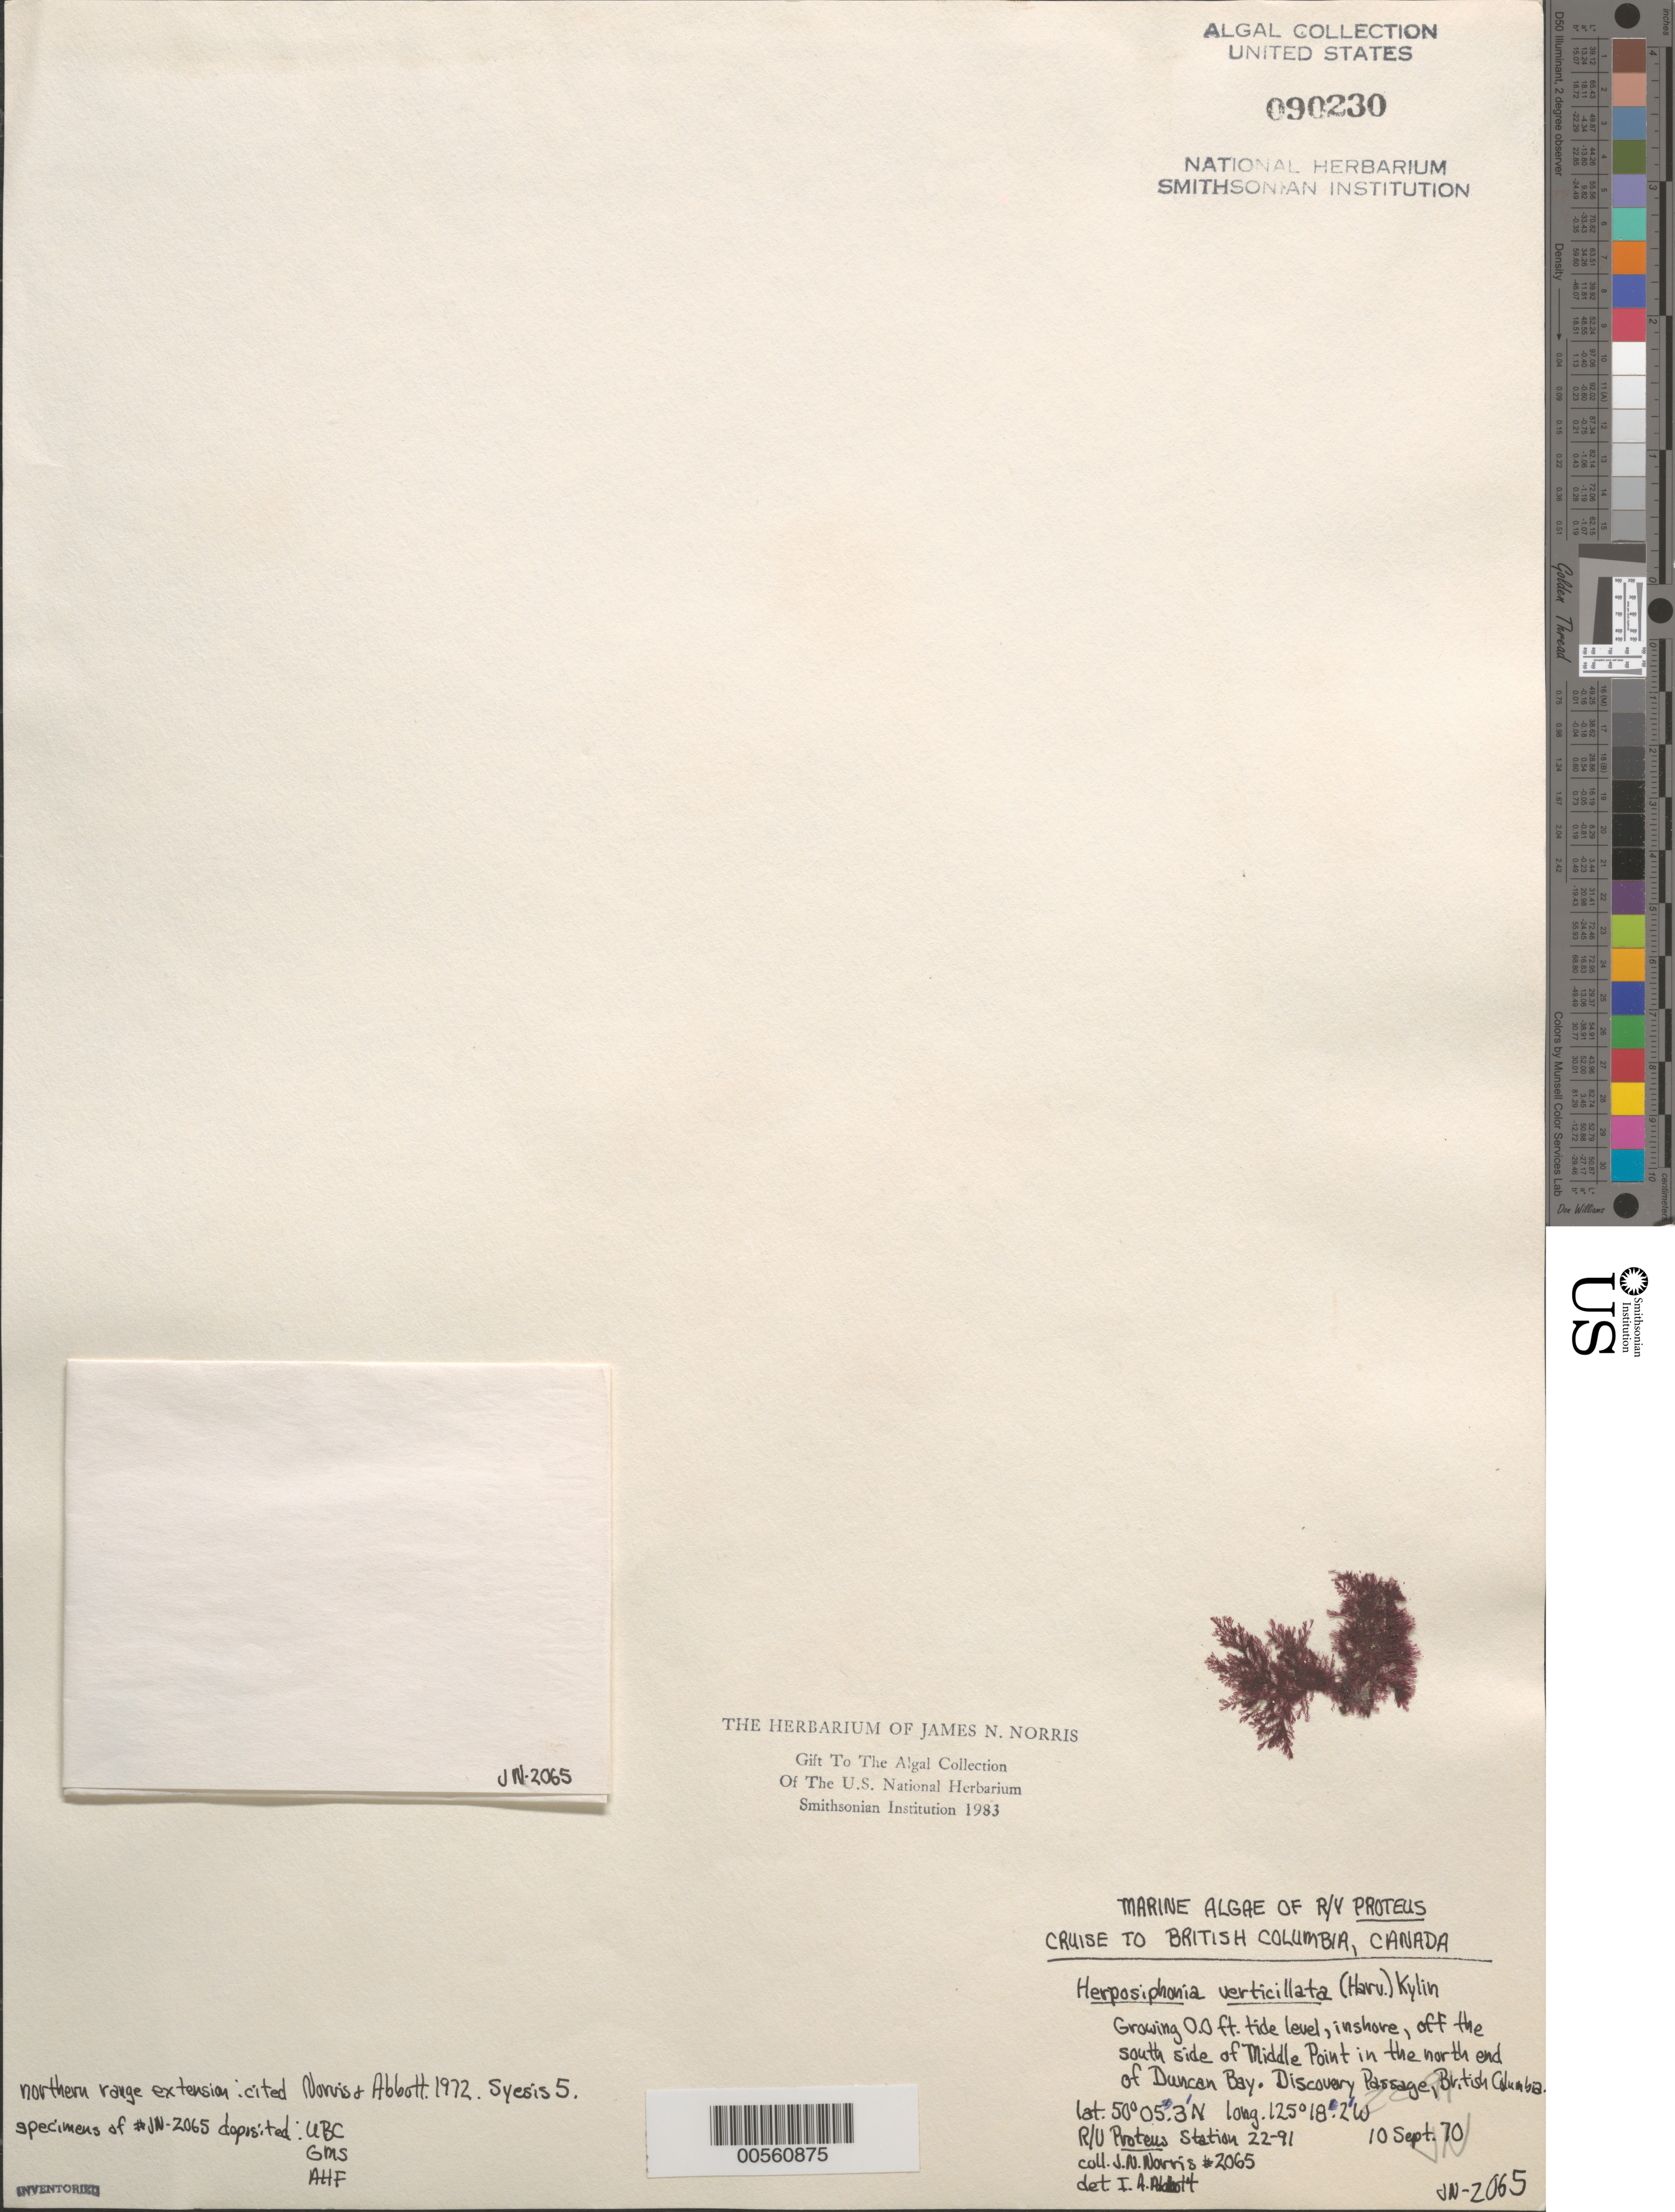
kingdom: Plantae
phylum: Rhodophyta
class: Florideophyceae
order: Ceramiales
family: Rhodomelaceae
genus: Herposiphonia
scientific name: Herposiphonia verticillata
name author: (Harv.) Kylin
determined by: Abbott, Isabella A.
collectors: J. N. Norris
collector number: JN-2065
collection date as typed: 10 Sep 1970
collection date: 1970-09-10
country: Canada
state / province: British Columbia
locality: Duncan Bay, off Middle Point, Discovery Passage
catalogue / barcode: US 90230